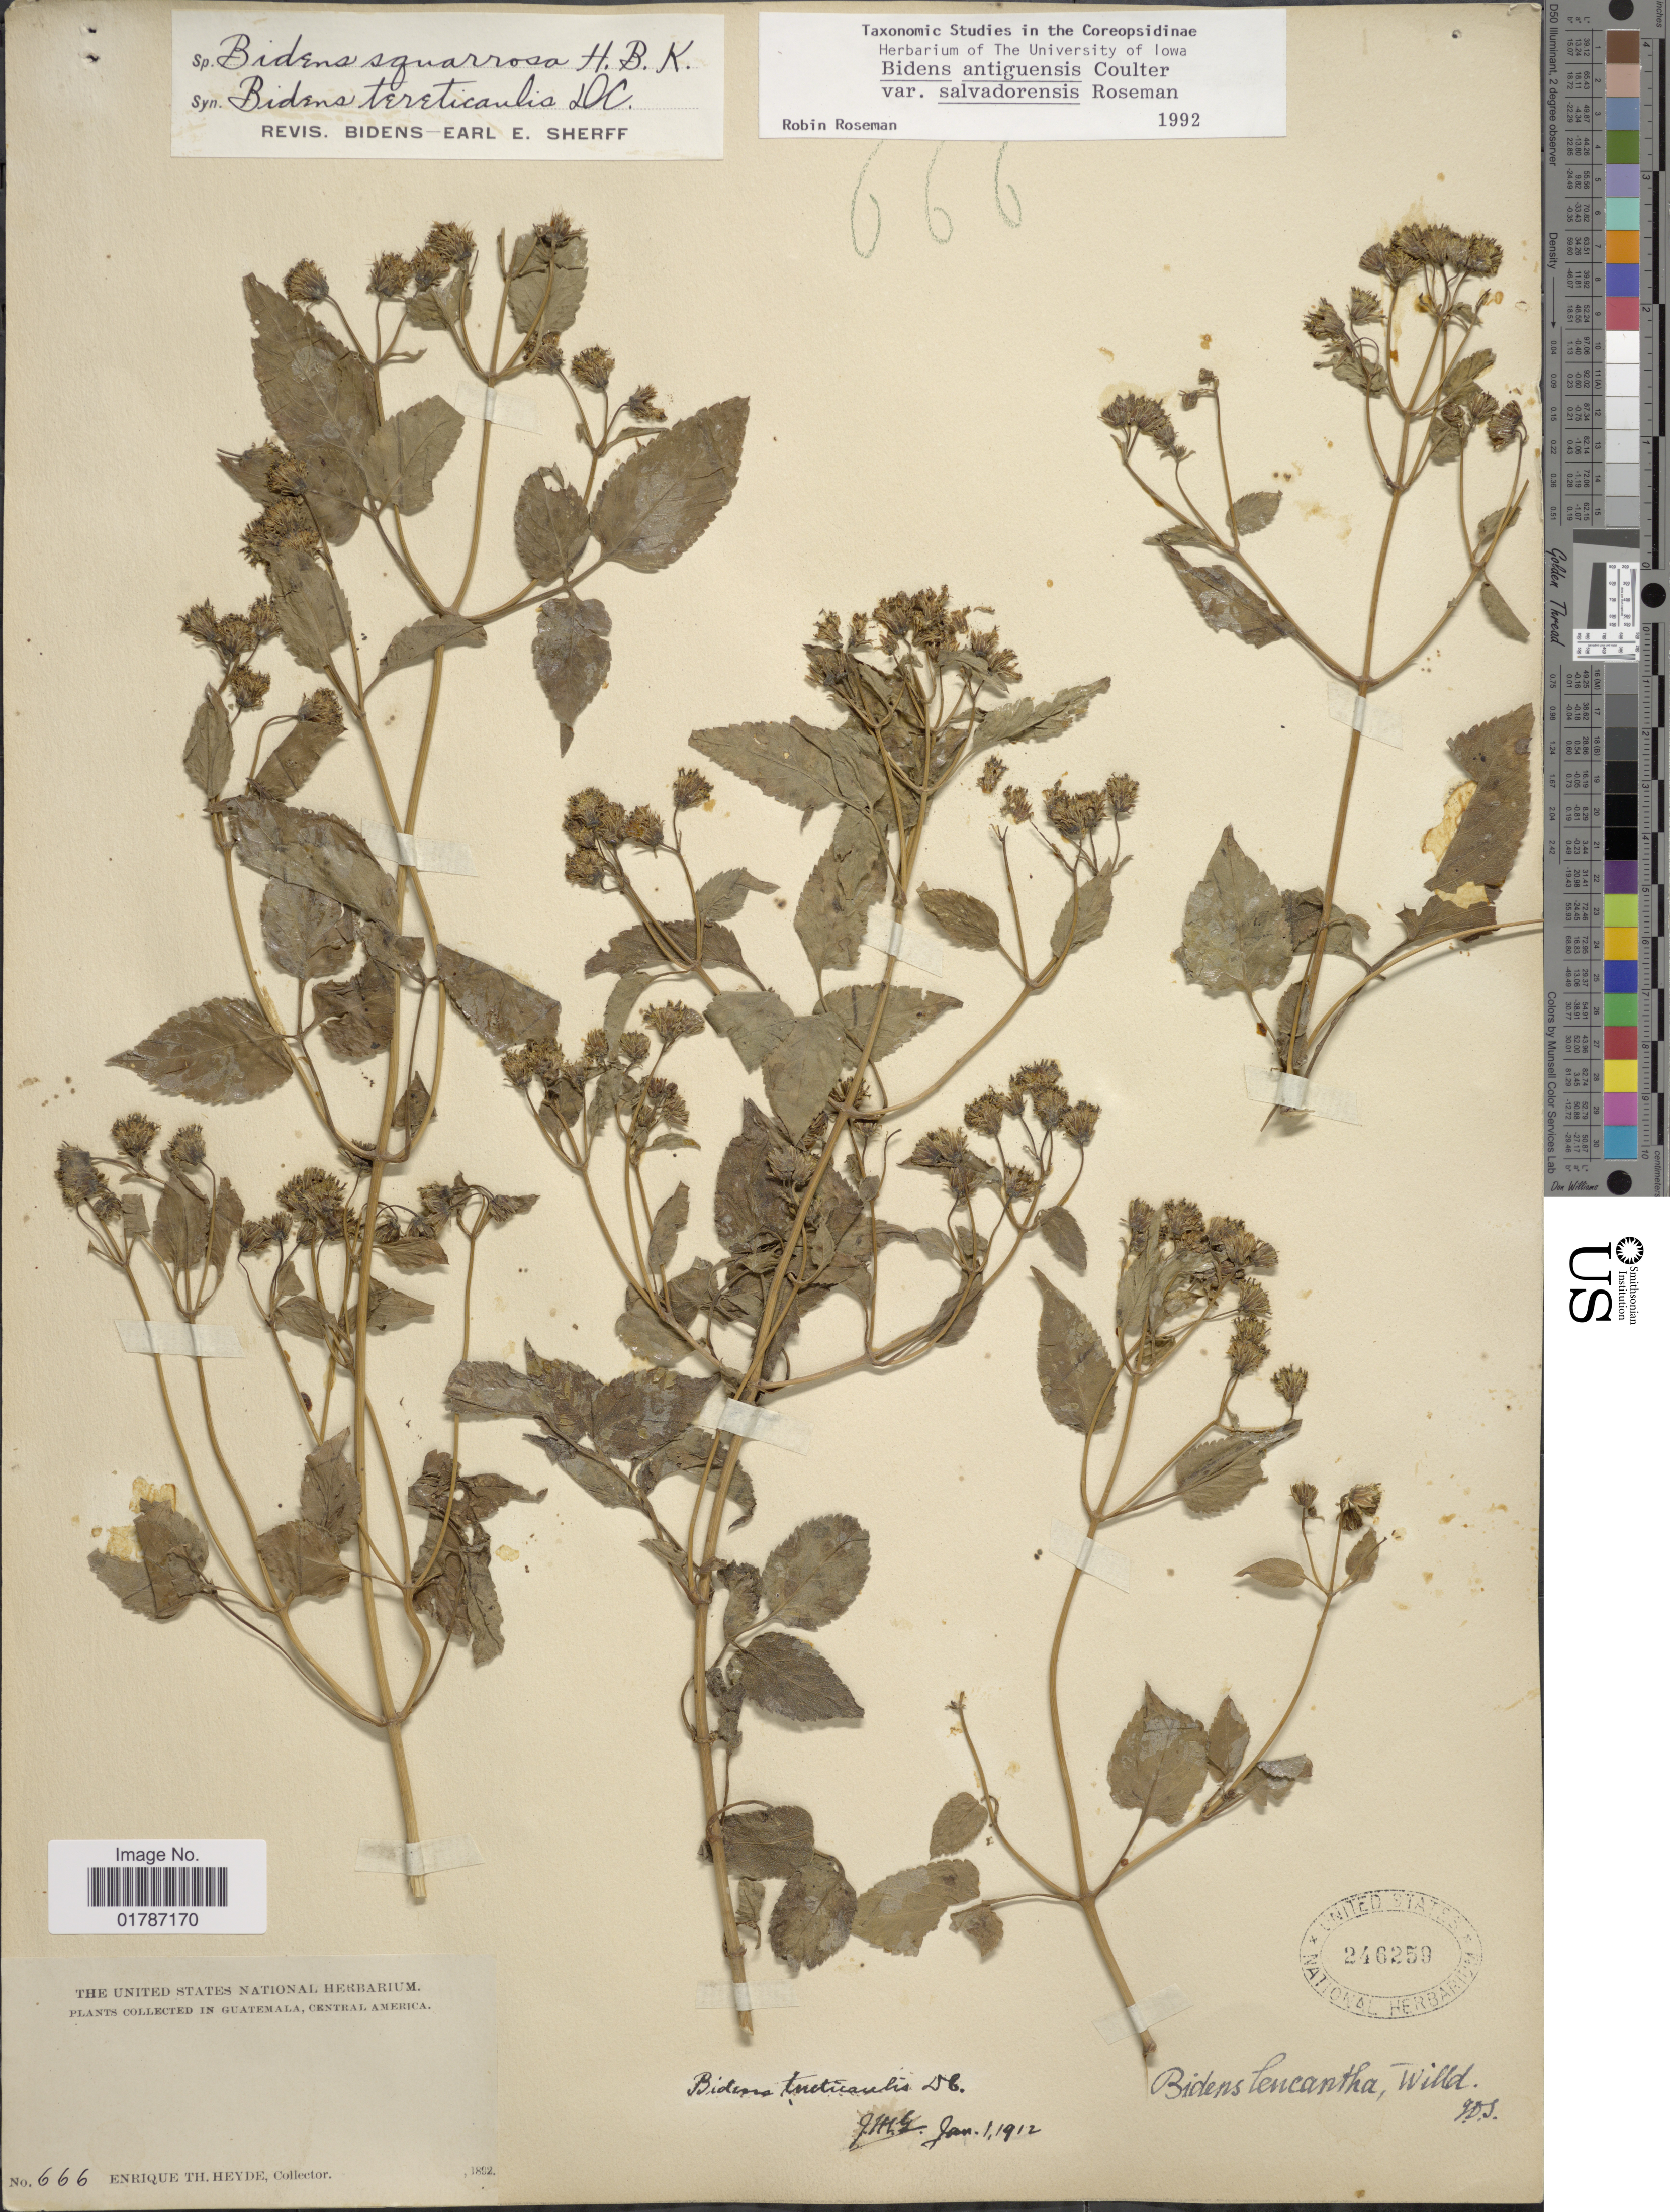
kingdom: Plantae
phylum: Tracheophyta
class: Magnoliopsida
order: Asterales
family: Asteraceae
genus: Bidens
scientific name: Bidens antiguensis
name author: J.M. Coult.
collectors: E. T. Heyde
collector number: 666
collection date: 1892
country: Guatemala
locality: In Guatemala, Central America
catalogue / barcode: US 246259